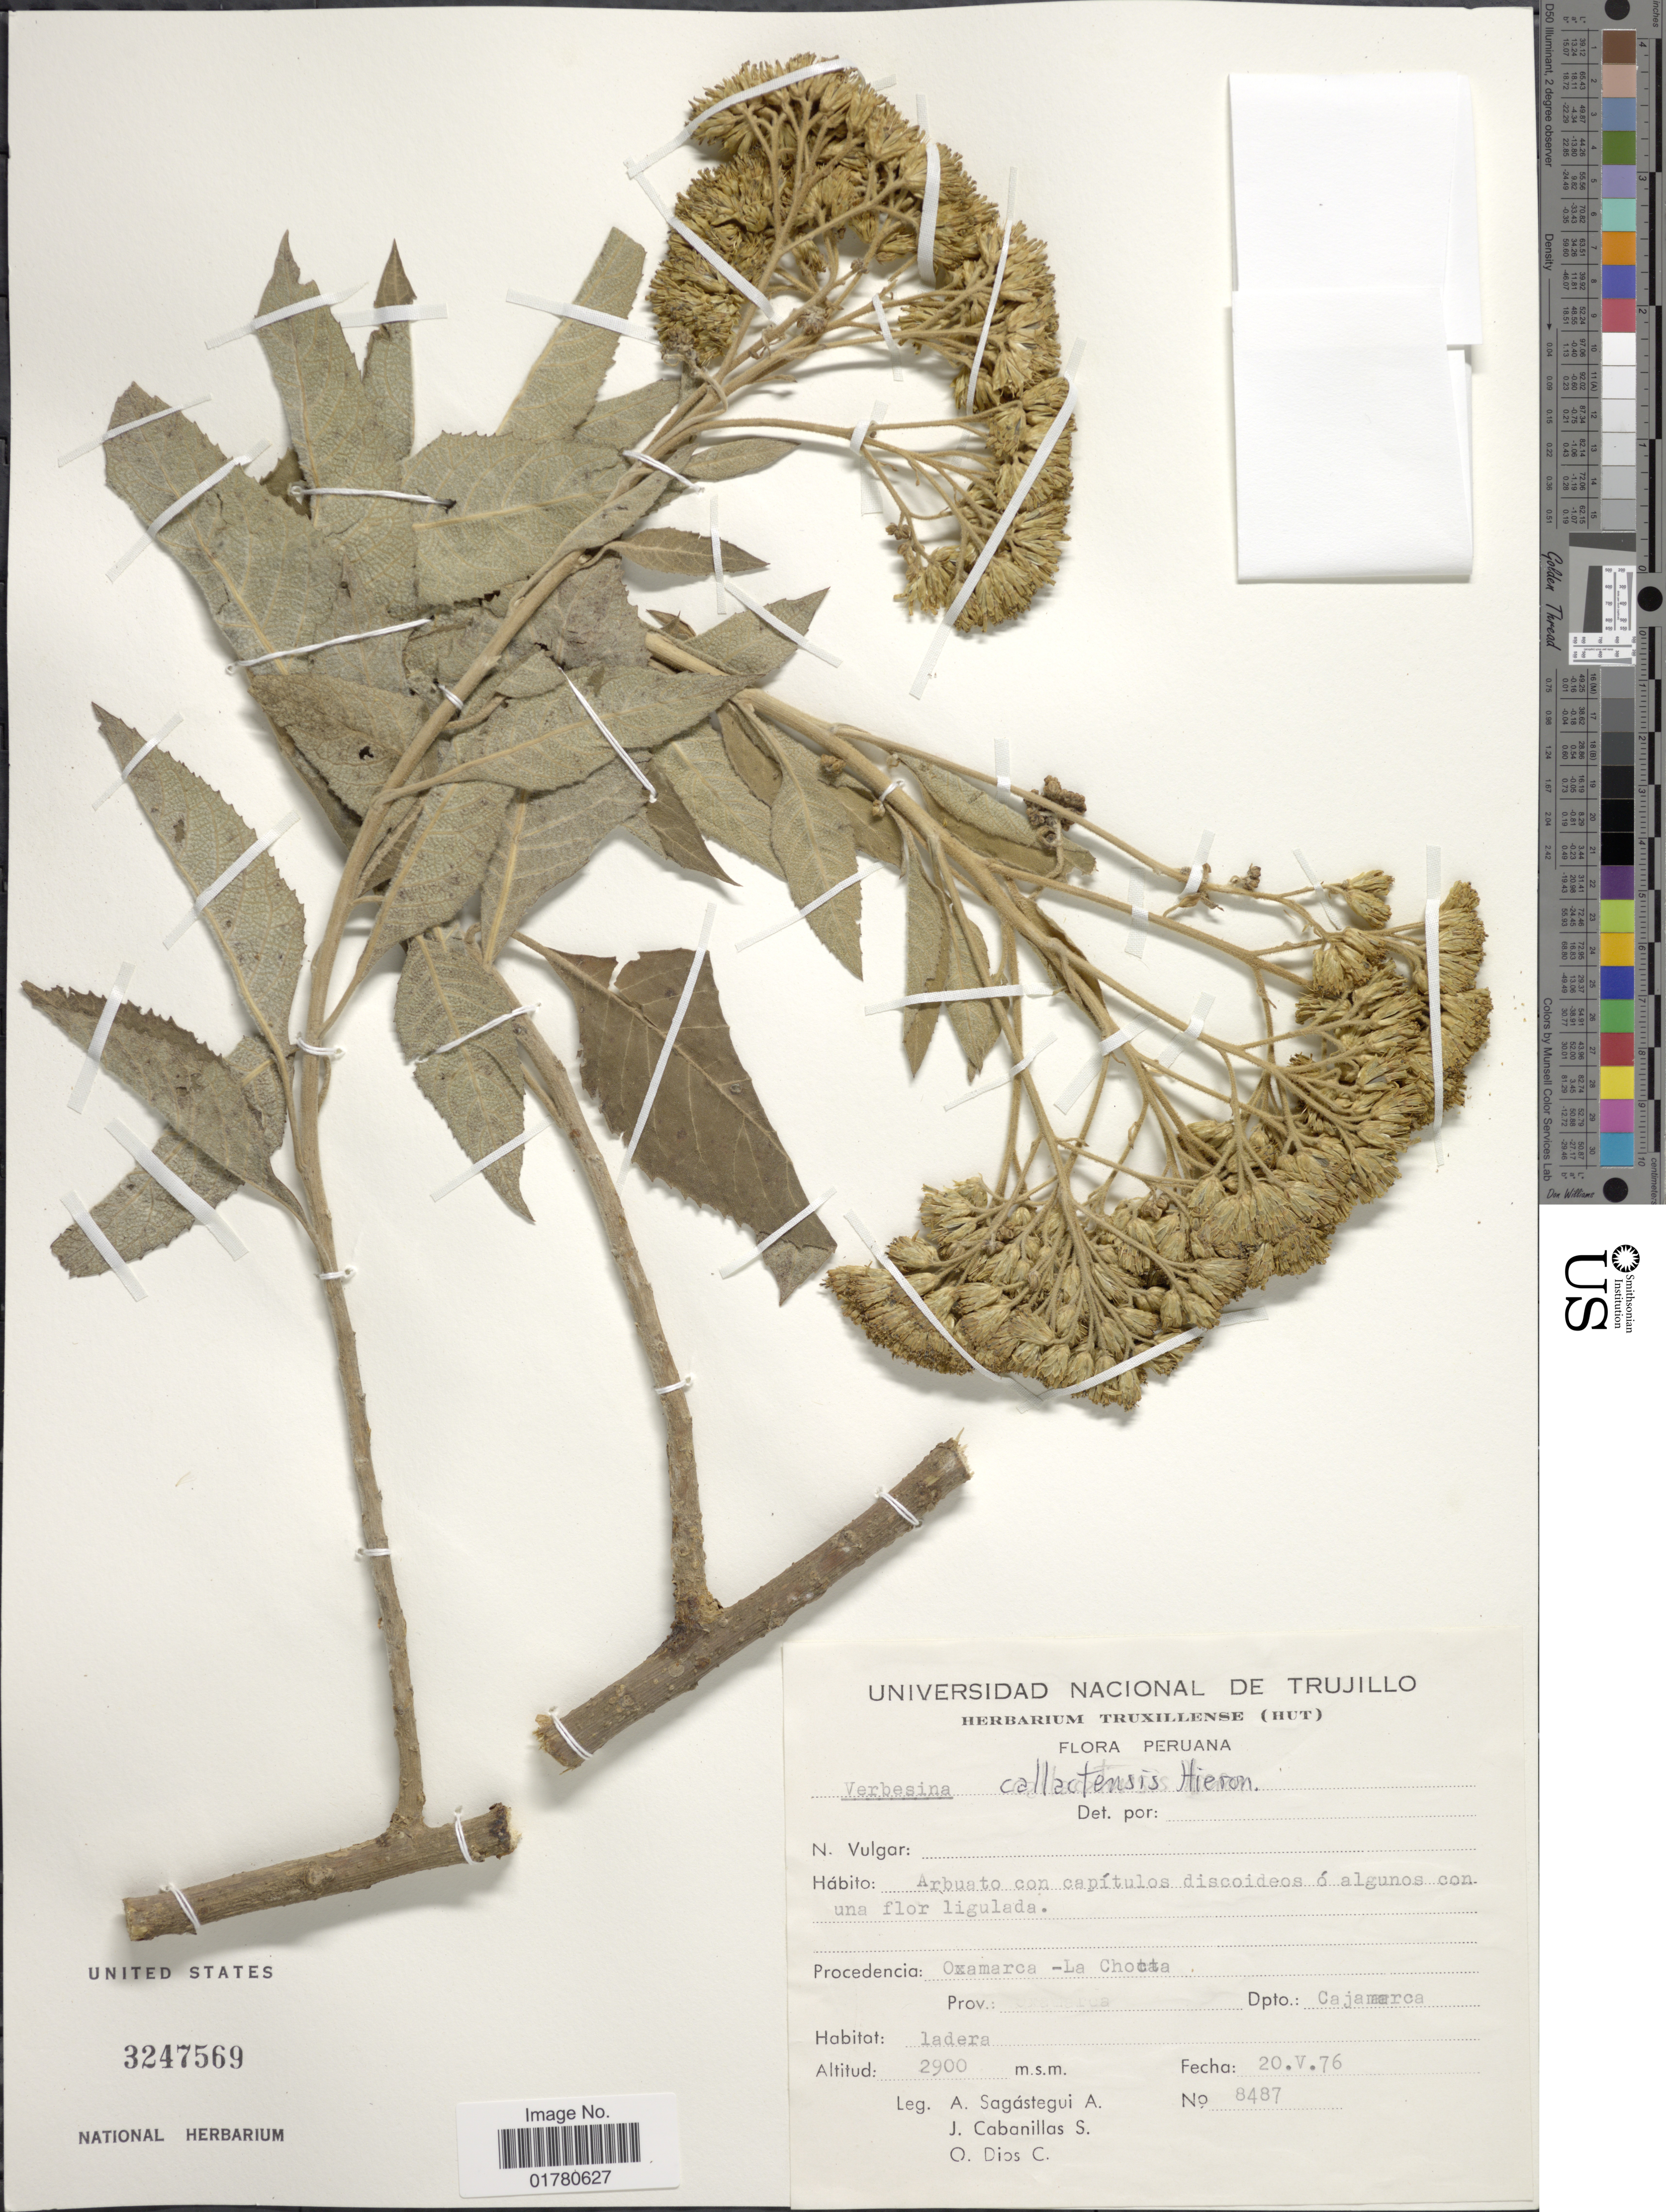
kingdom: Plantae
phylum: Tracheophyta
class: Magnoliopsida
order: Asterales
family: Asteraceae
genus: Verbesina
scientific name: Verbesina callacatensis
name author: Hieron.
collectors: A. Sagástegui A., J. Cabanillas S. & O. Dios C.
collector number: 8487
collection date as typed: Transcribed d/m/y: 20/5/76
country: Peru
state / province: Cajamarca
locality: Oxamarca -La Chotta, Dpto Cajamarca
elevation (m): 2900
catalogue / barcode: US 3247569